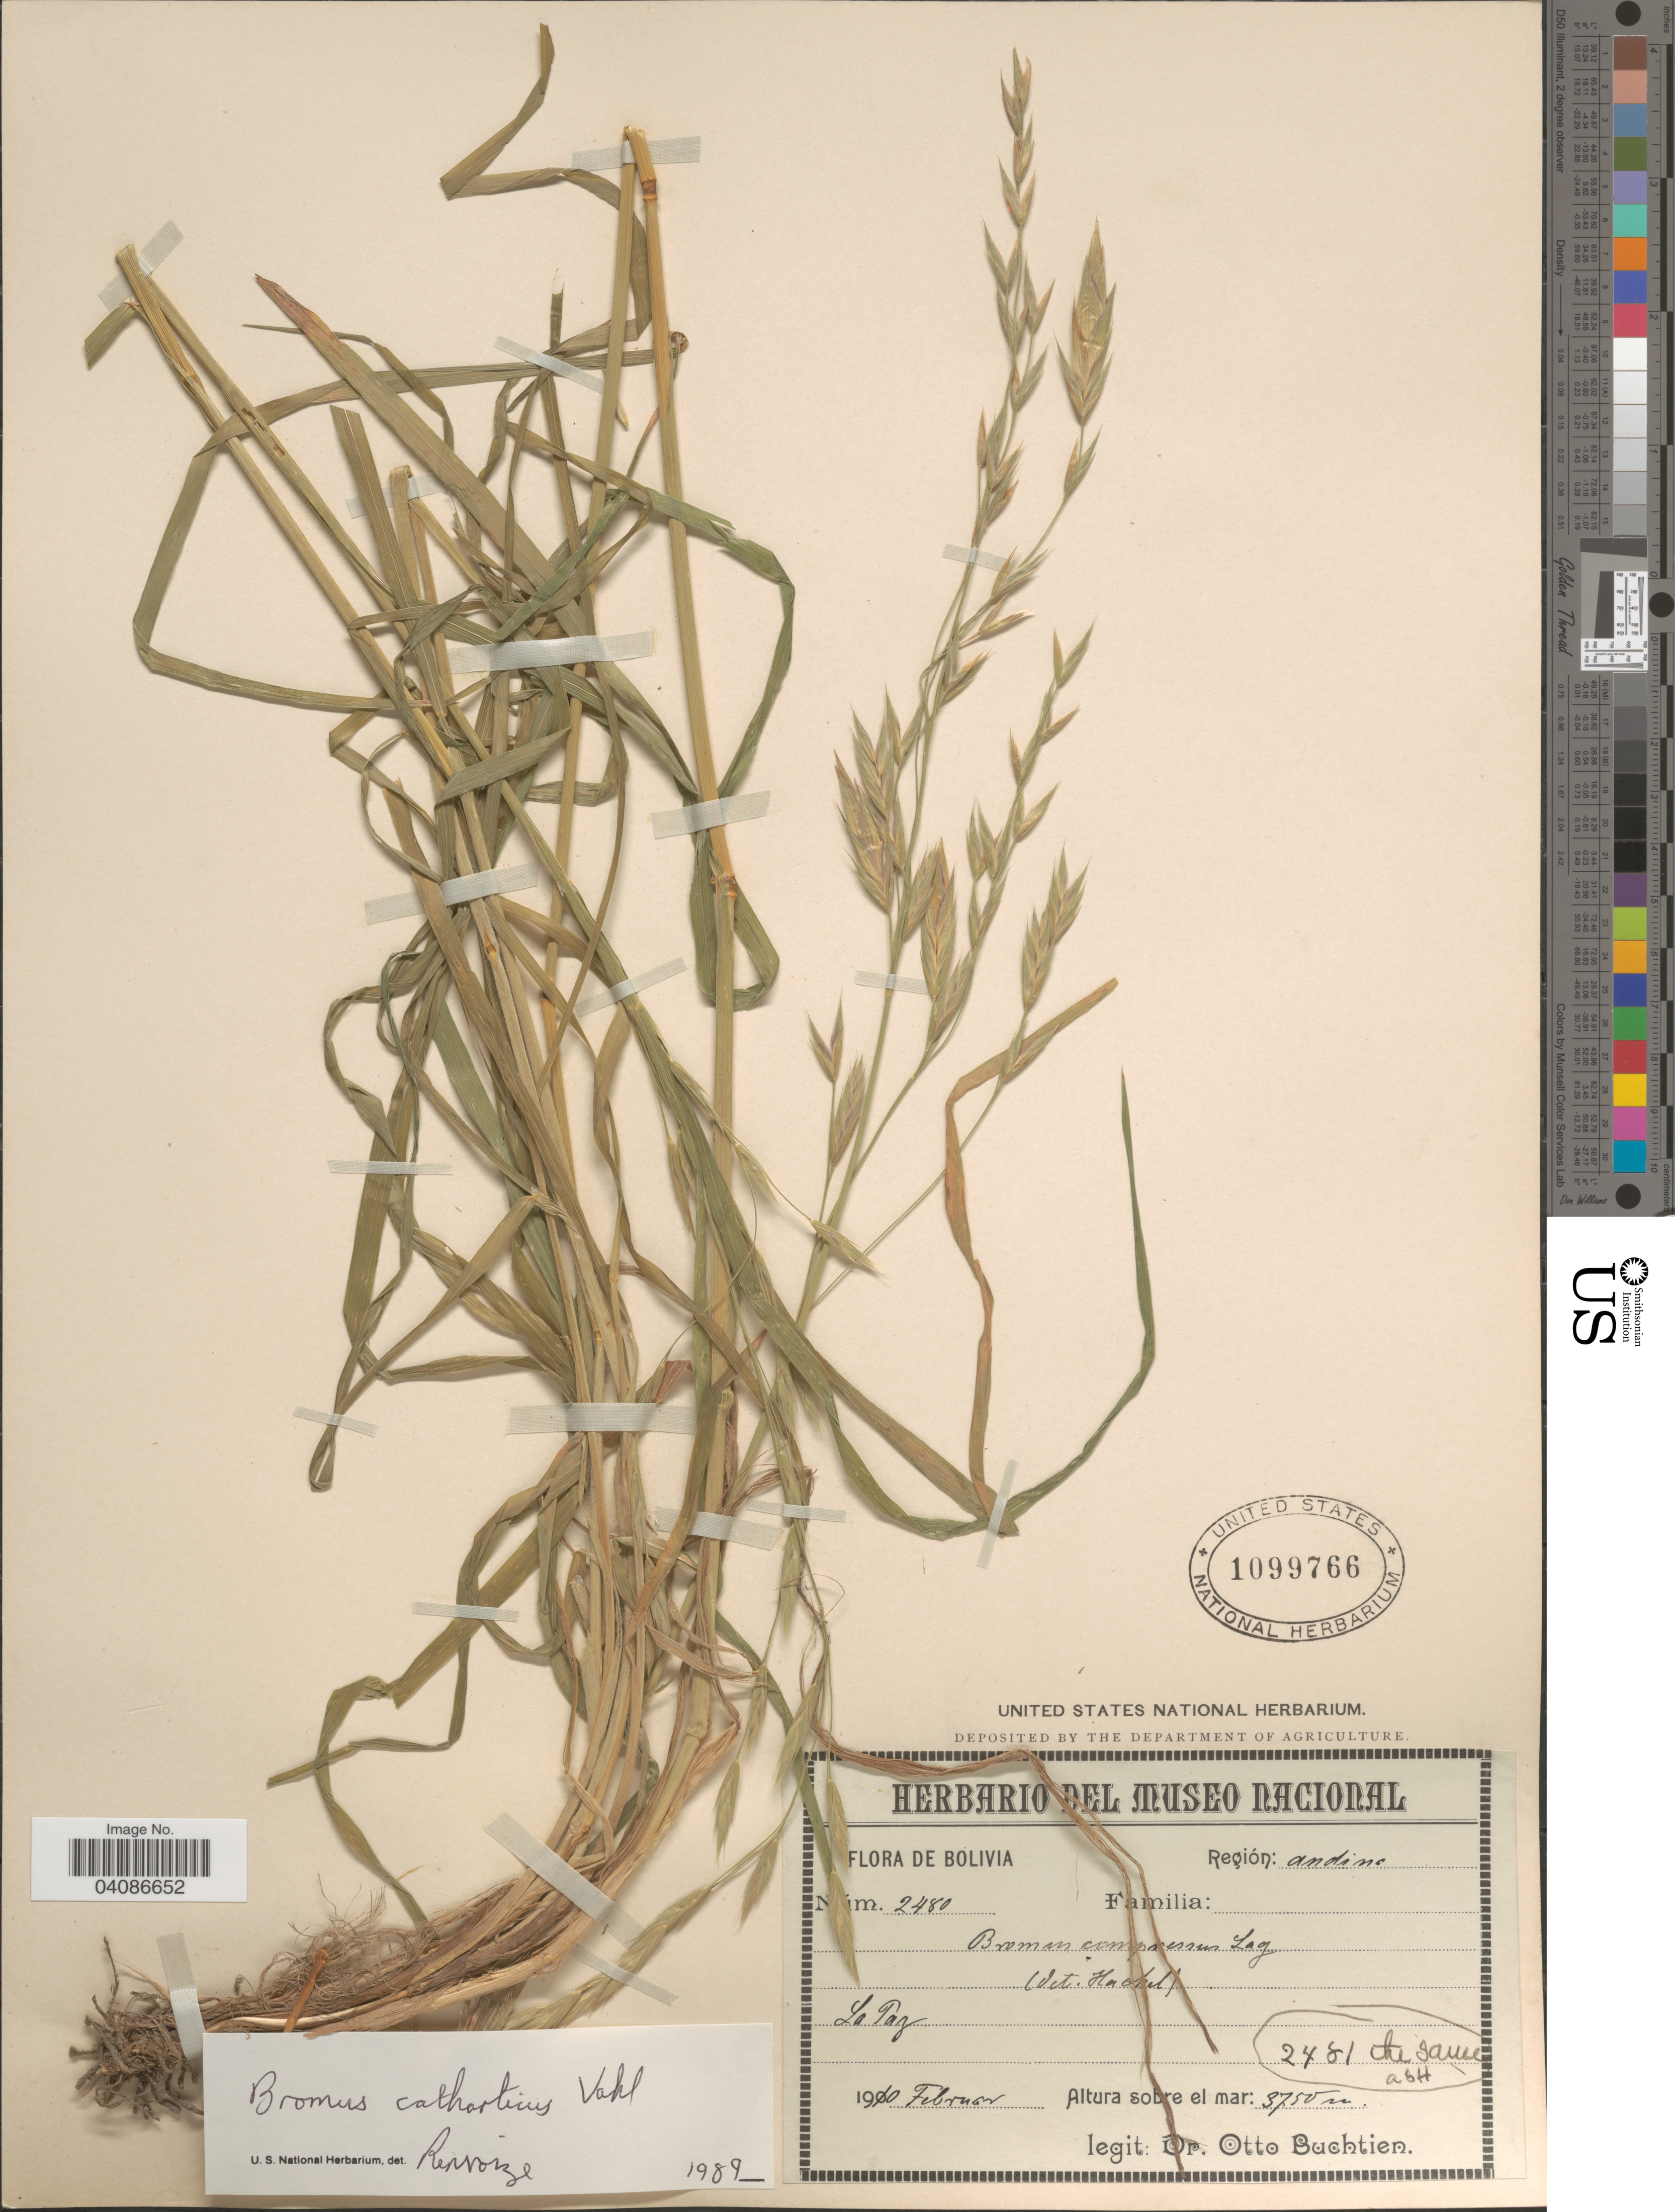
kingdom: Plantae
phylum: Tracheophyta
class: Liliopsida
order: Poales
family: Poaceae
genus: Bromus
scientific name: Bromus catharticus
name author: Vahl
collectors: O. Buchtien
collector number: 2480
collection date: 1910-02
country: Bolivia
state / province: La Paz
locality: Región: andine.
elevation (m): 3750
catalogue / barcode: US 1099766